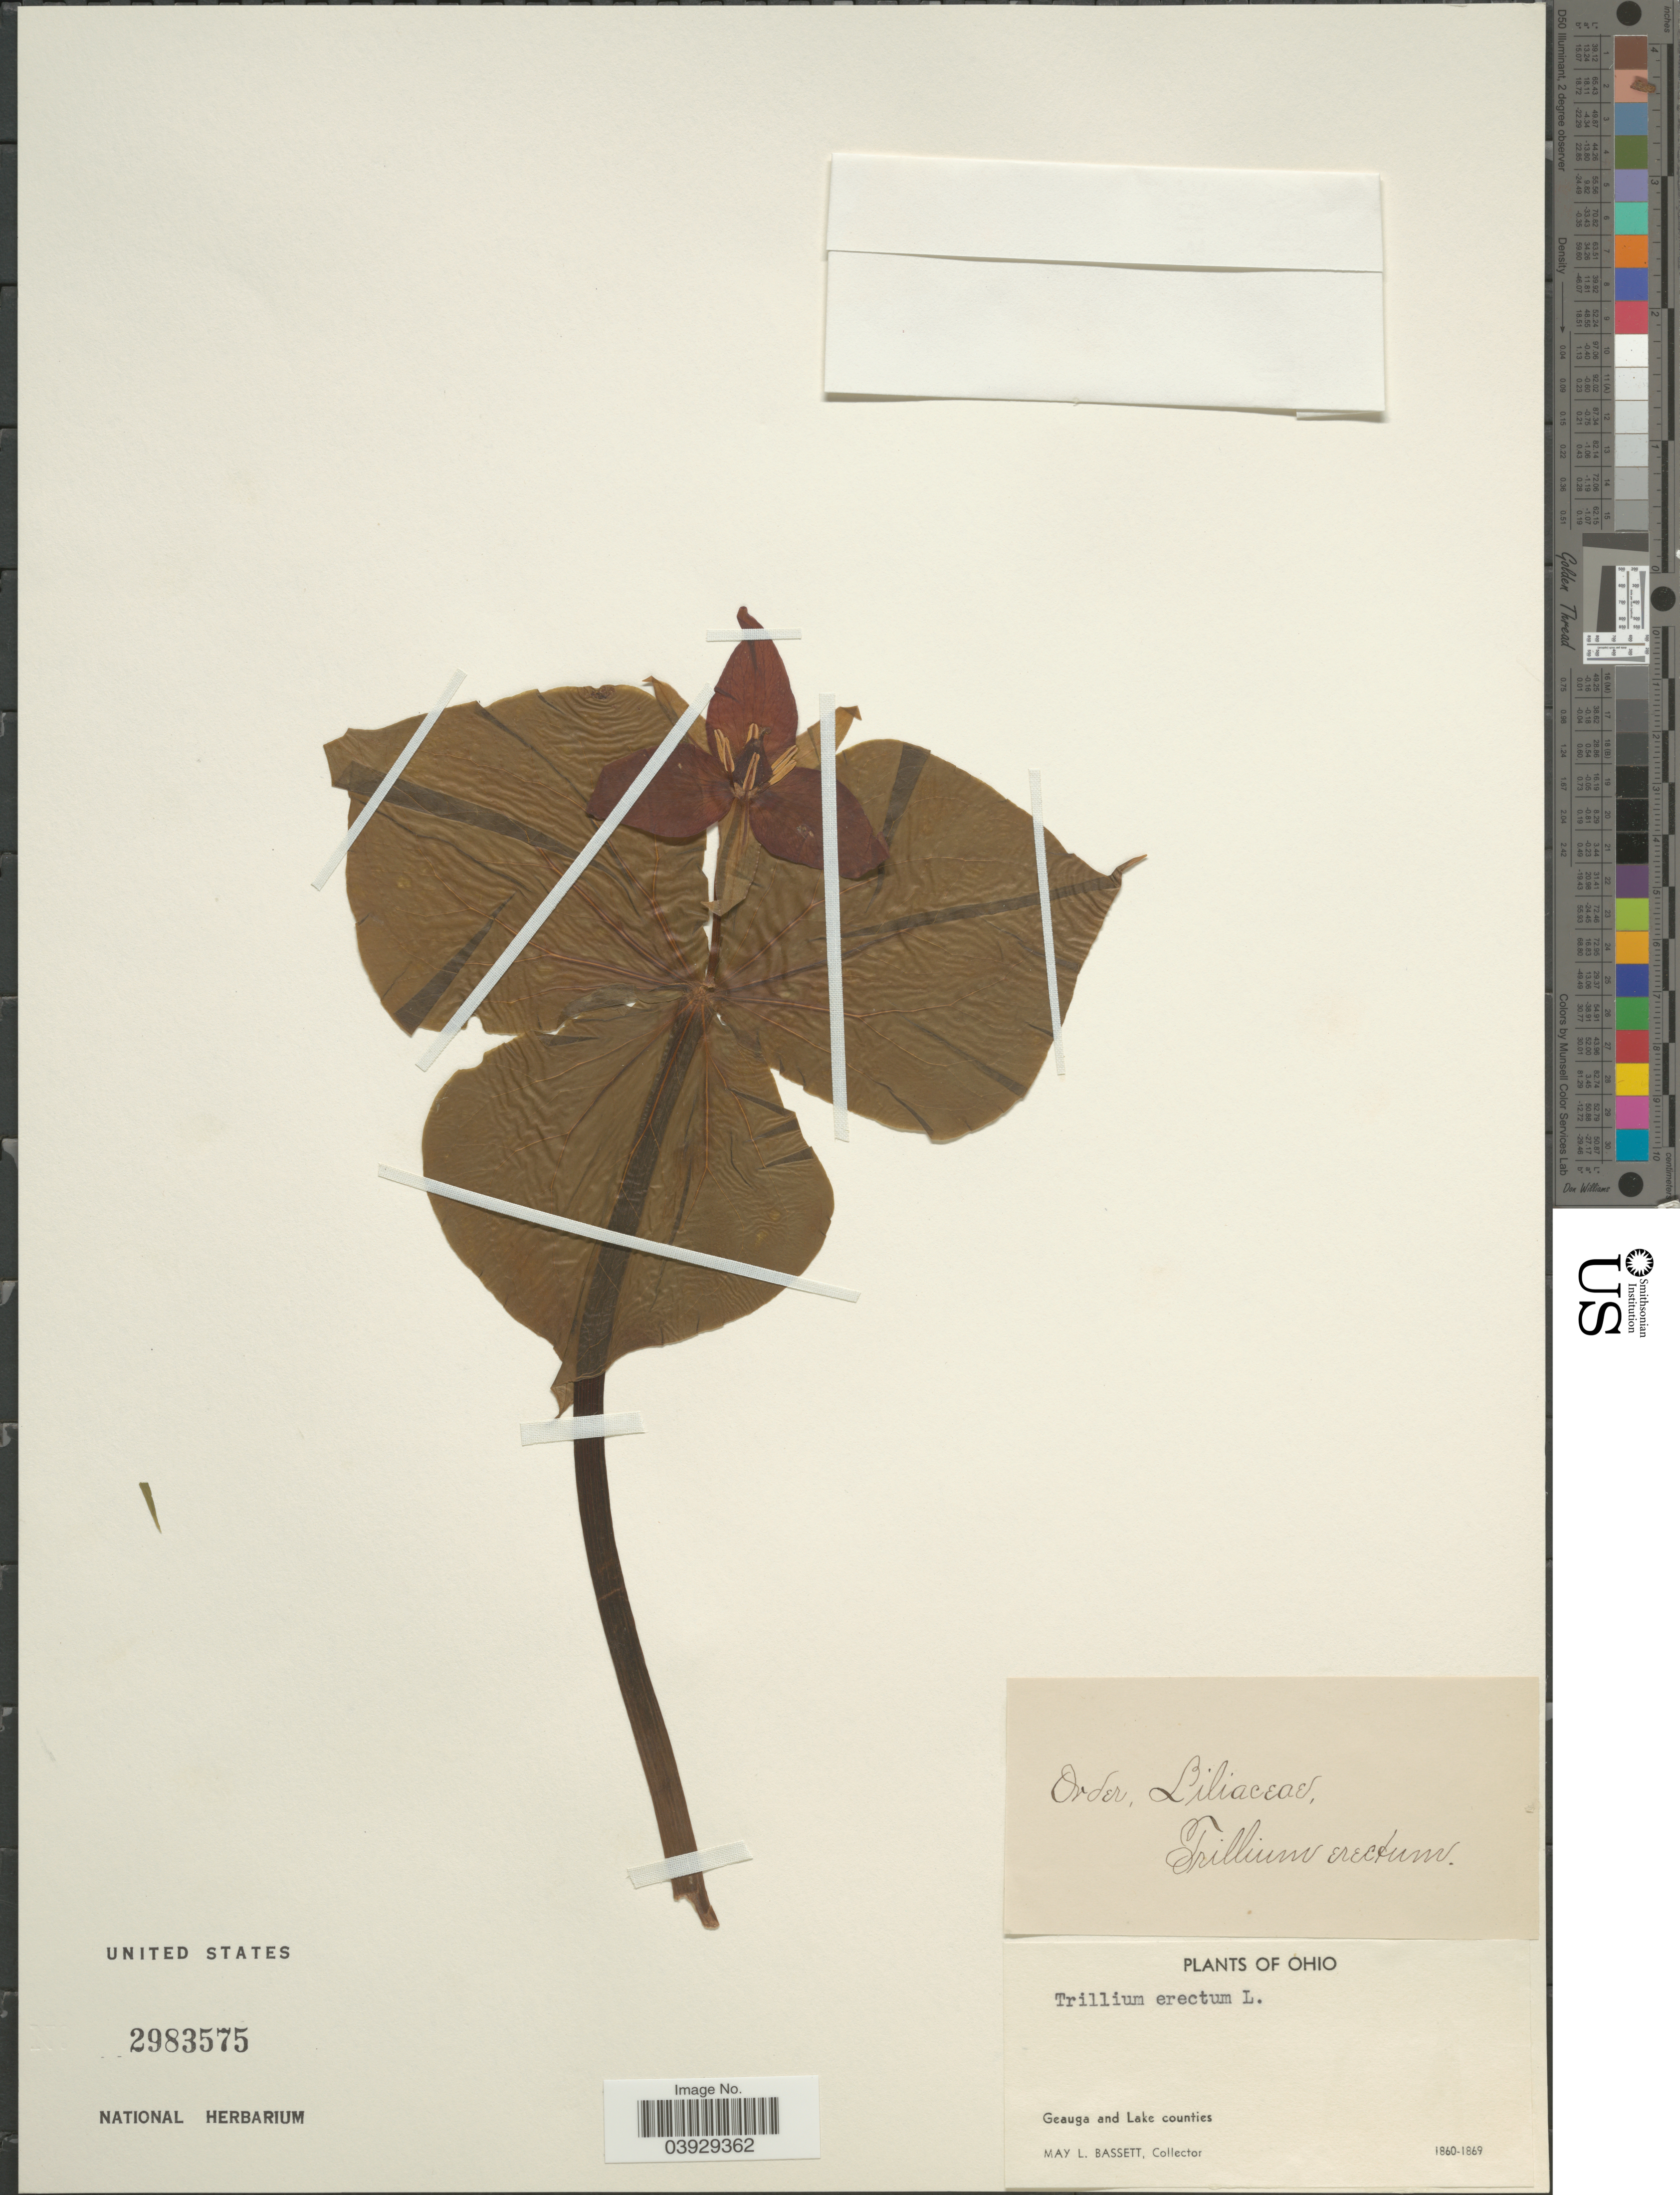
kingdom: Plantae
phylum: Tracheophyta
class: Liliopsida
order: Liliales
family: Melanthiaceae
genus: Trillium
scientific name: Trillium erectum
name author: L.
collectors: M. L. Bassett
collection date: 1860/1869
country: United States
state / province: Ohio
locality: Geauga and Lake counties.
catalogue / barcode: US 2983575